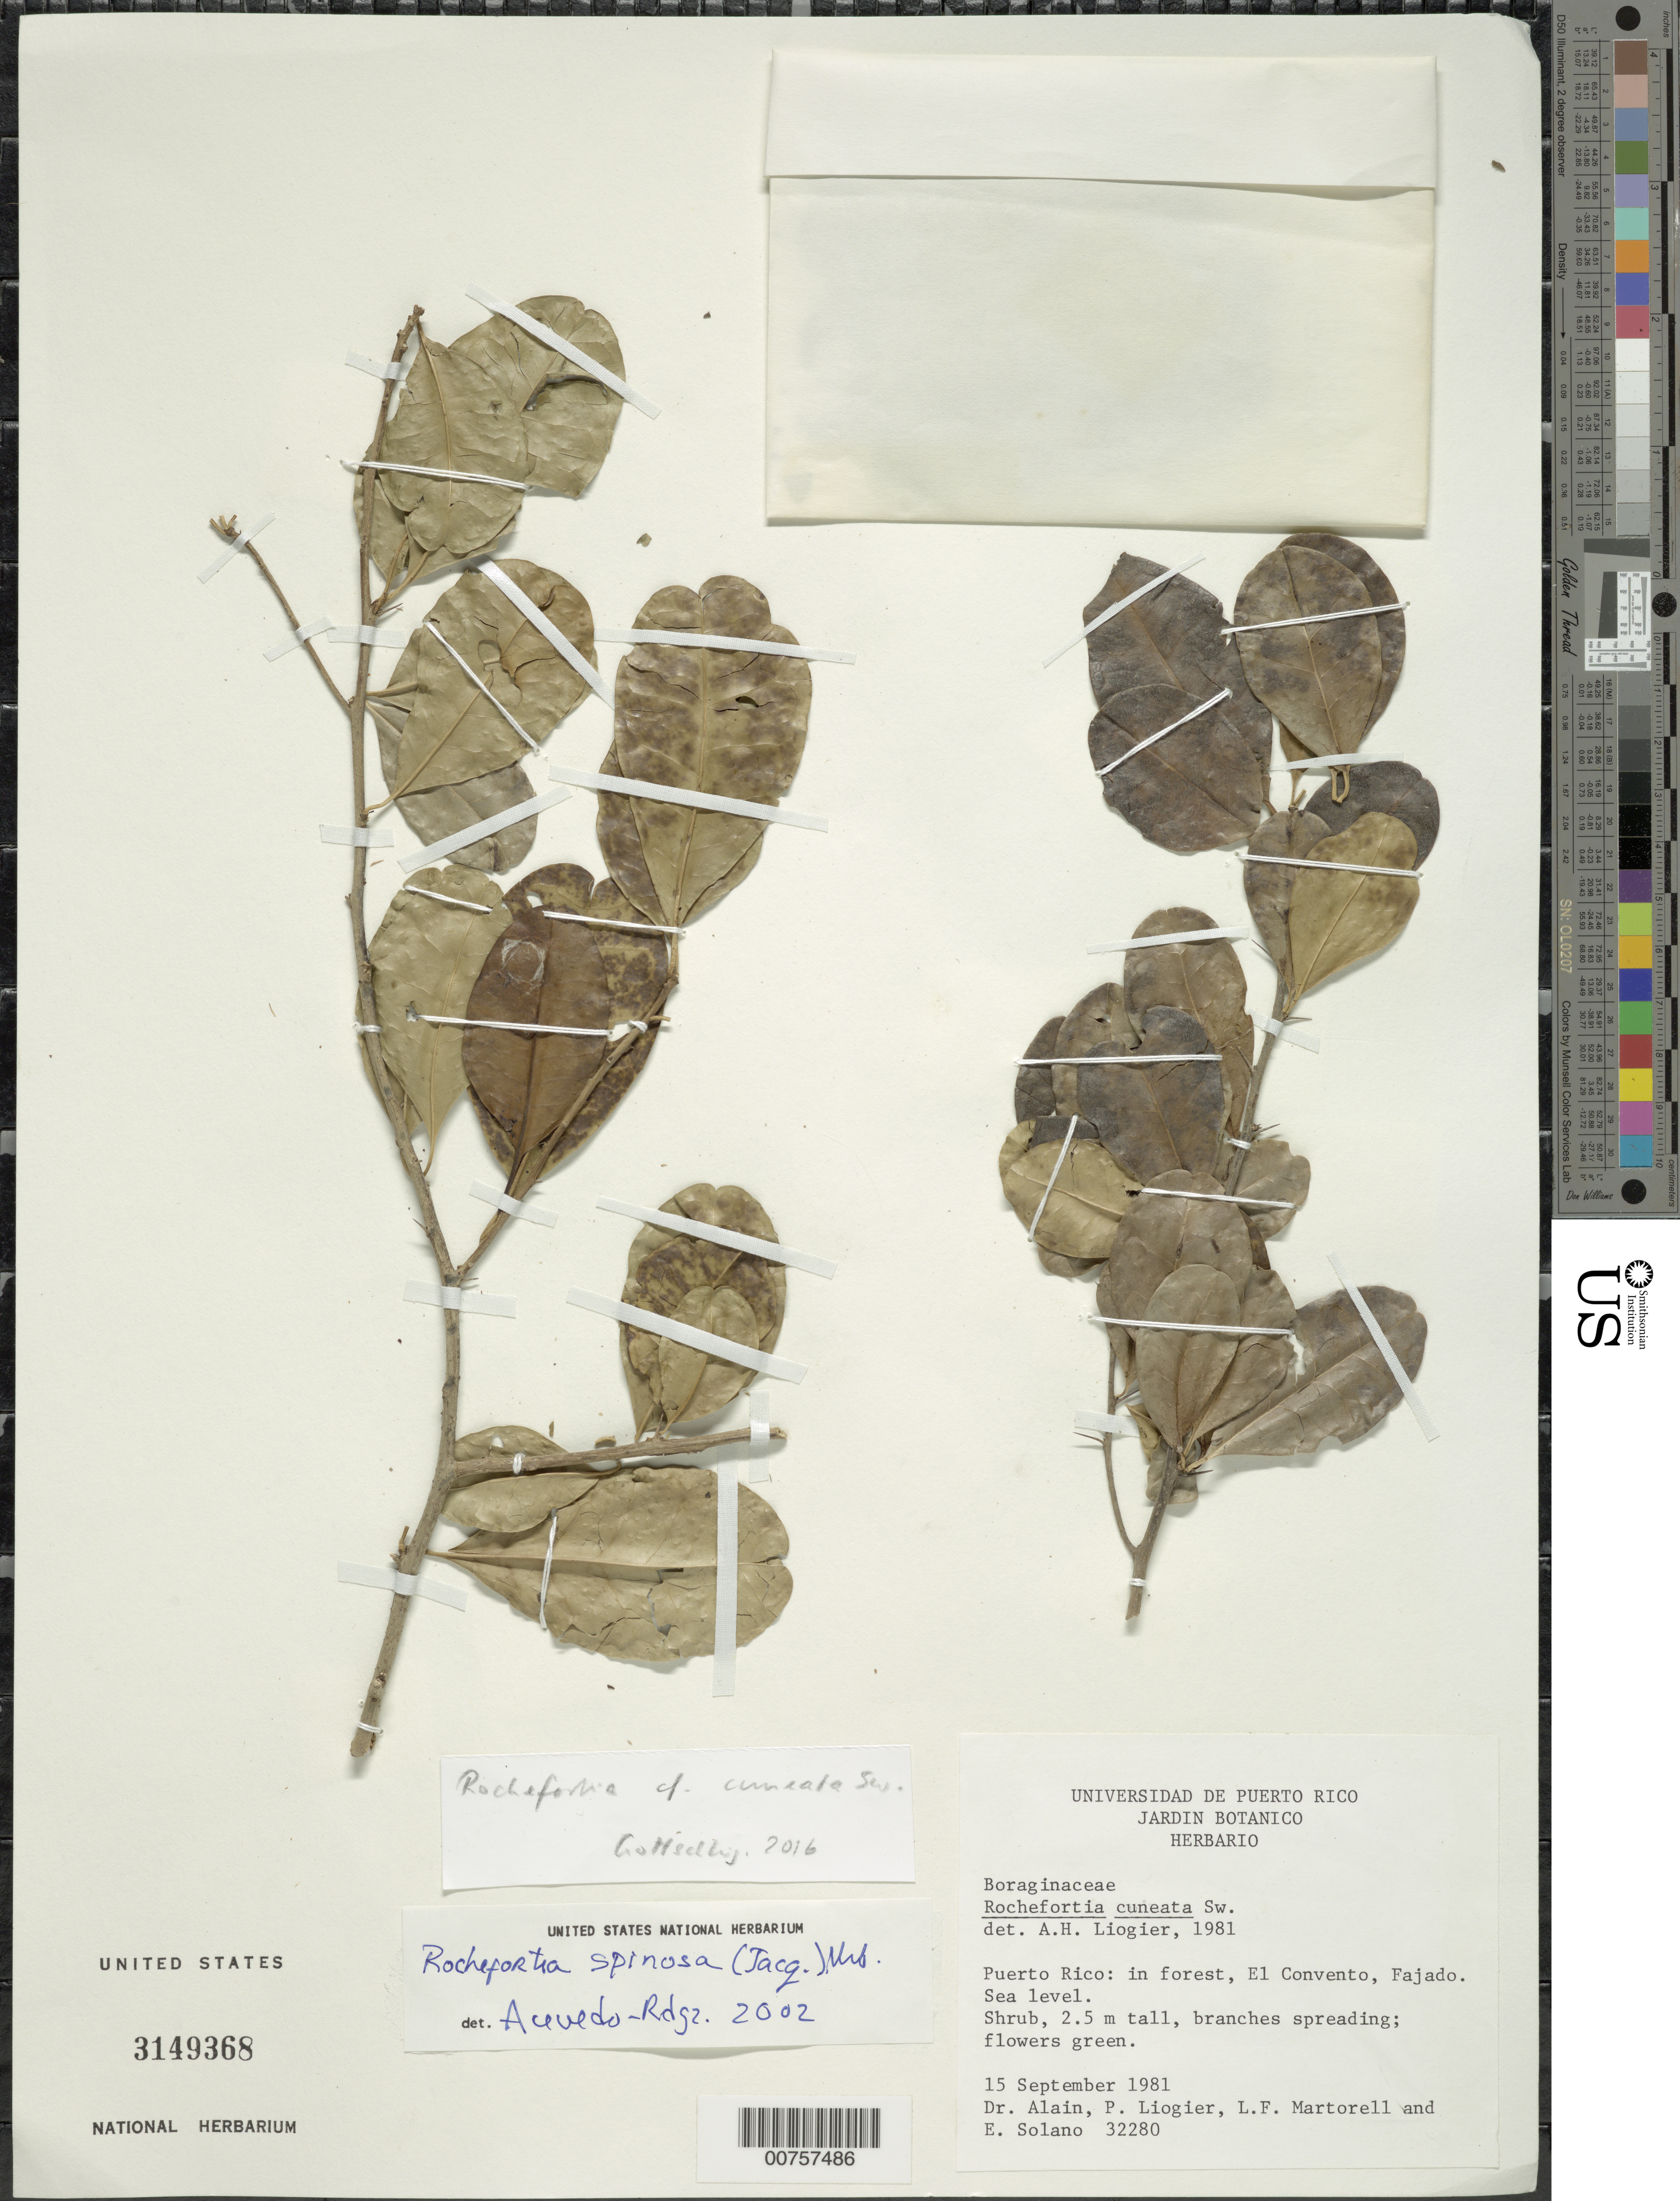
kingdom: Plantae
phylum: Tracheophyta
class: Magnoliopsida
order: Boraginales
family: Ehretiaceae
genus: Rochefortia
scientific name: Rochefortia cuneata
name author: Sw.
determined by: Gottschling, Marc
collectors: A. H. Liogier, M. P. Liogier, L. Martorell & E. Solano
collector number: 32280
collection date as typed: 15 Sep 1981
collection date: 1981-09-15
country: Puerto Rico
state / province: Fajardo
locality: El Convento, Fajardo. Sea level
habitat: In forest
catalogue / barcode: US 3149368